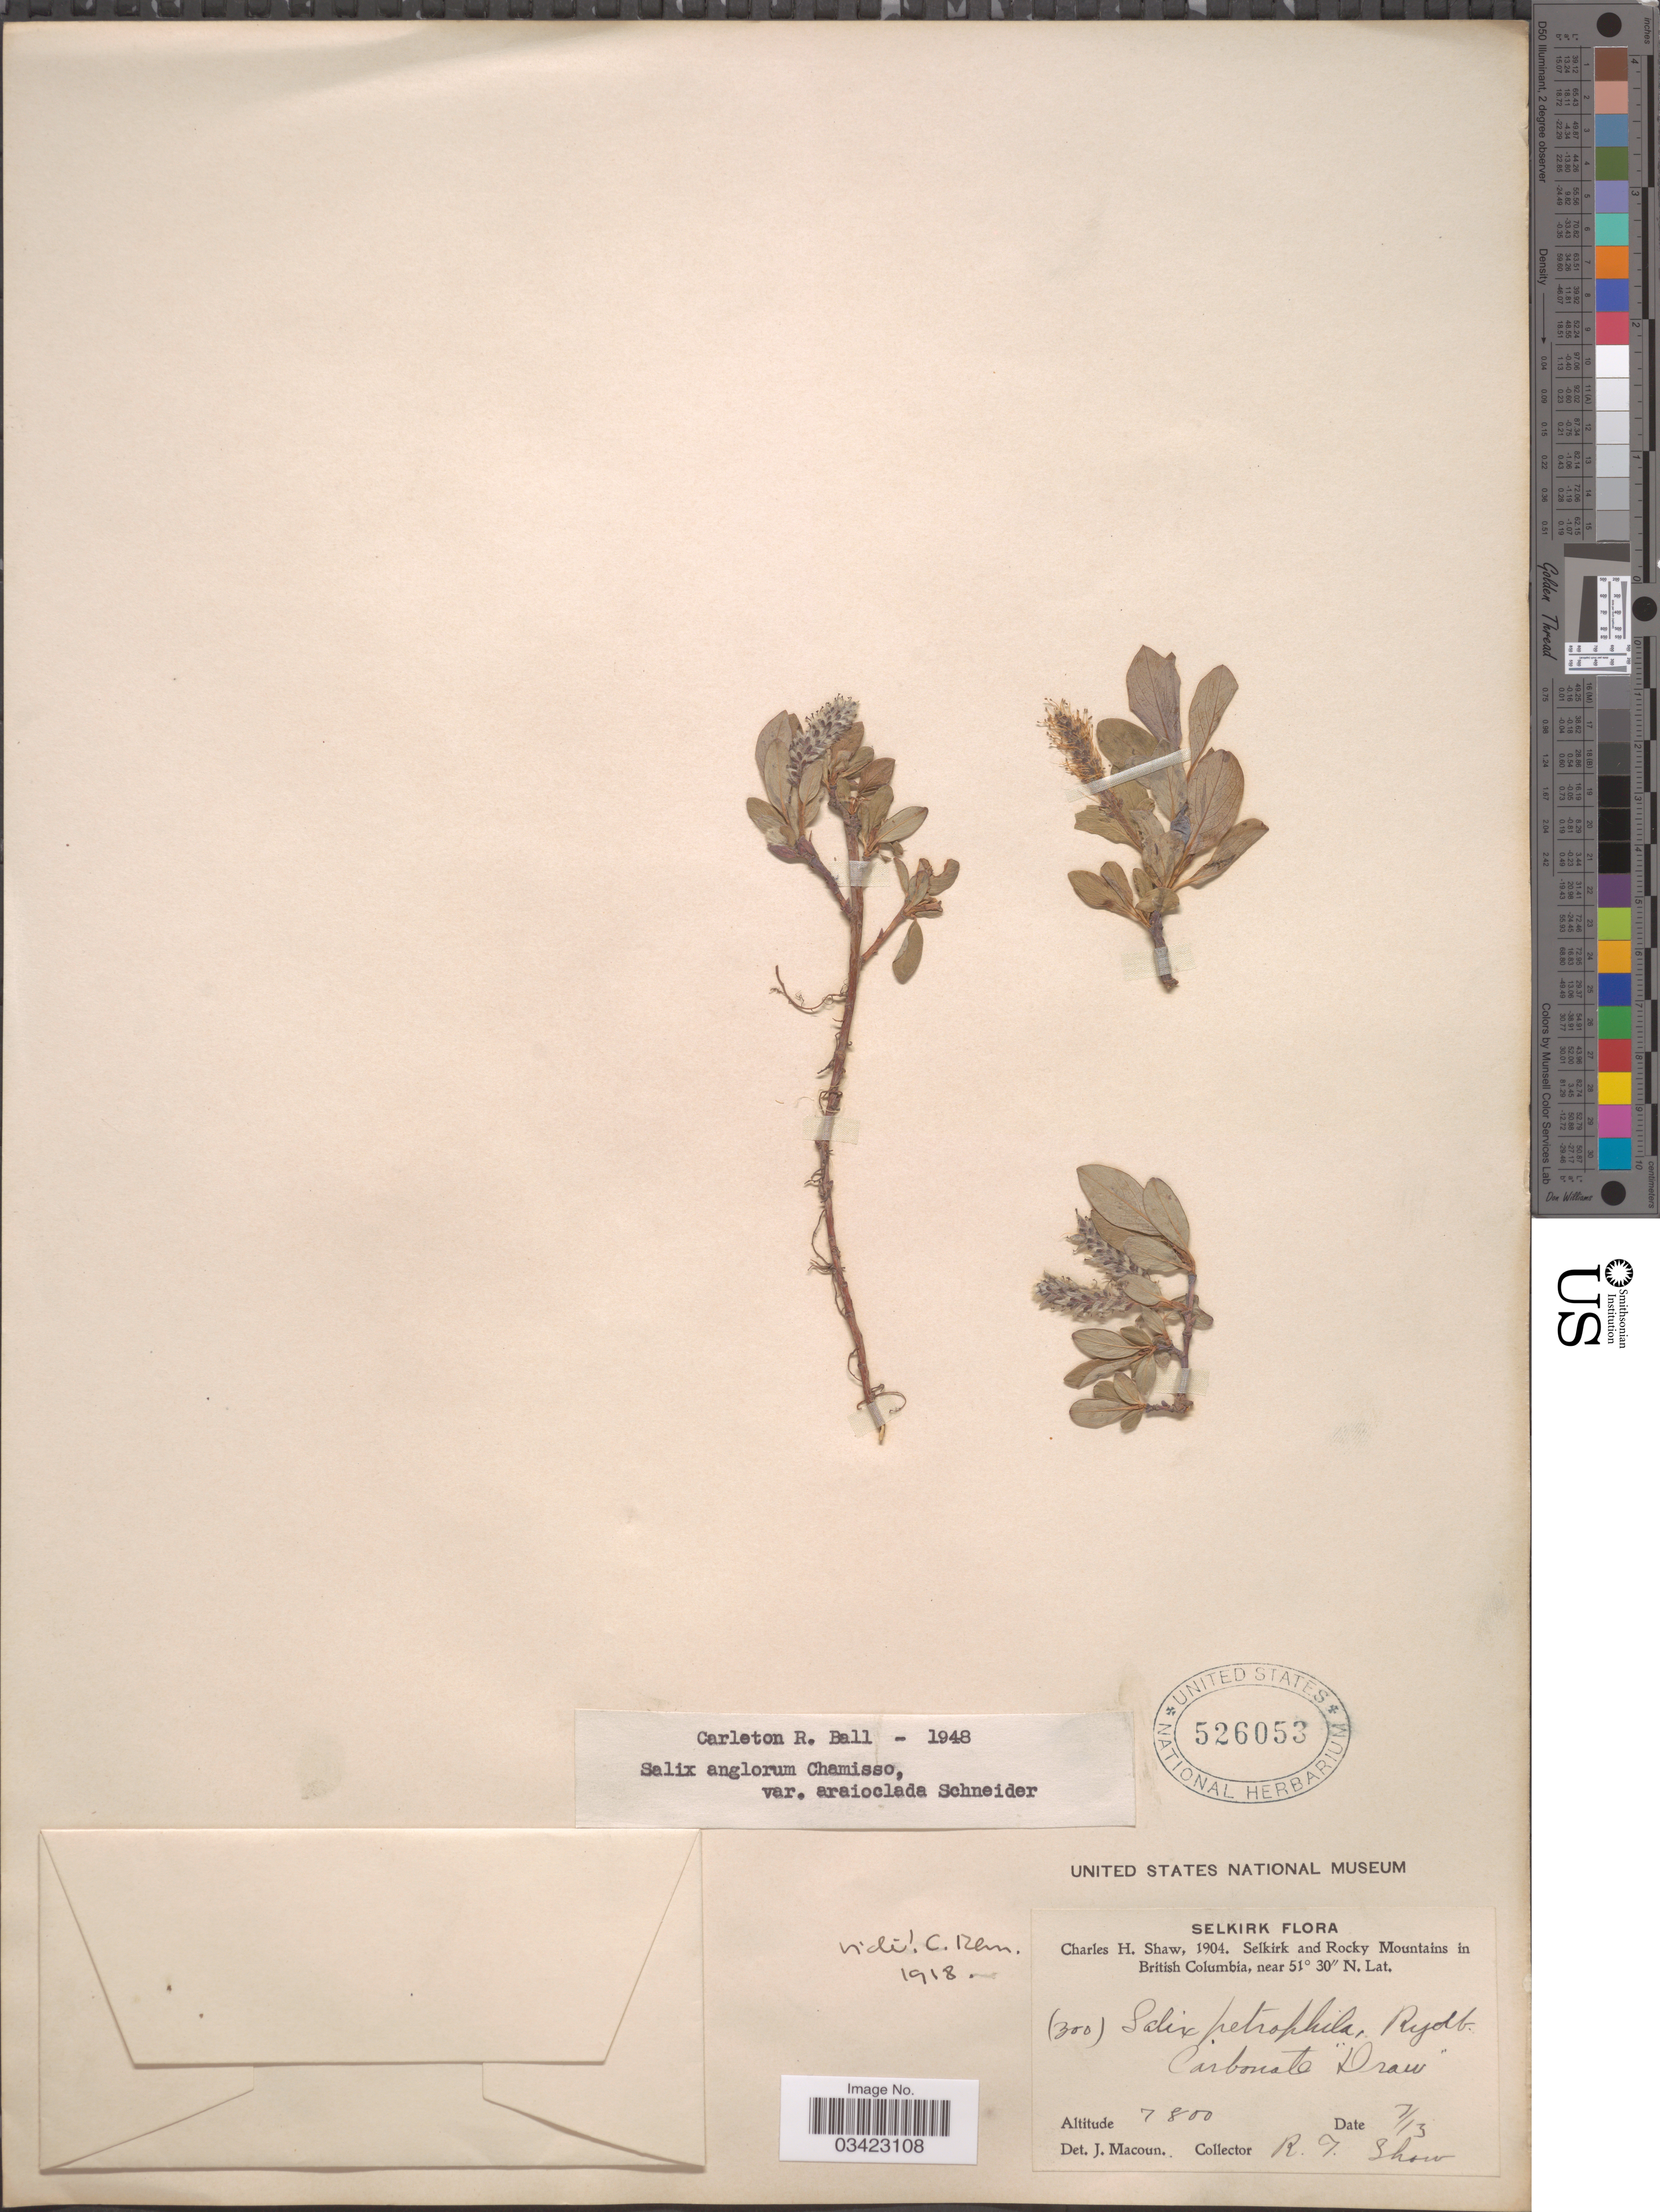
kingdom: Plantae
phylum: Tracheophyta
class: Magnoliopsida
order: Malpighiales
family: Salicaceae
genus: Salix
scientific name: Salix anglorum var. araioclada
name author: C.K. Schneid.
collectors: R. T. Shaw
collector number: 300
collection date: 1904-07-13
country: Canada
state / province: British Columbia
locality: Selkirk. Selkirk and Rocky Mountains.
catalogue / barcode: US 526053